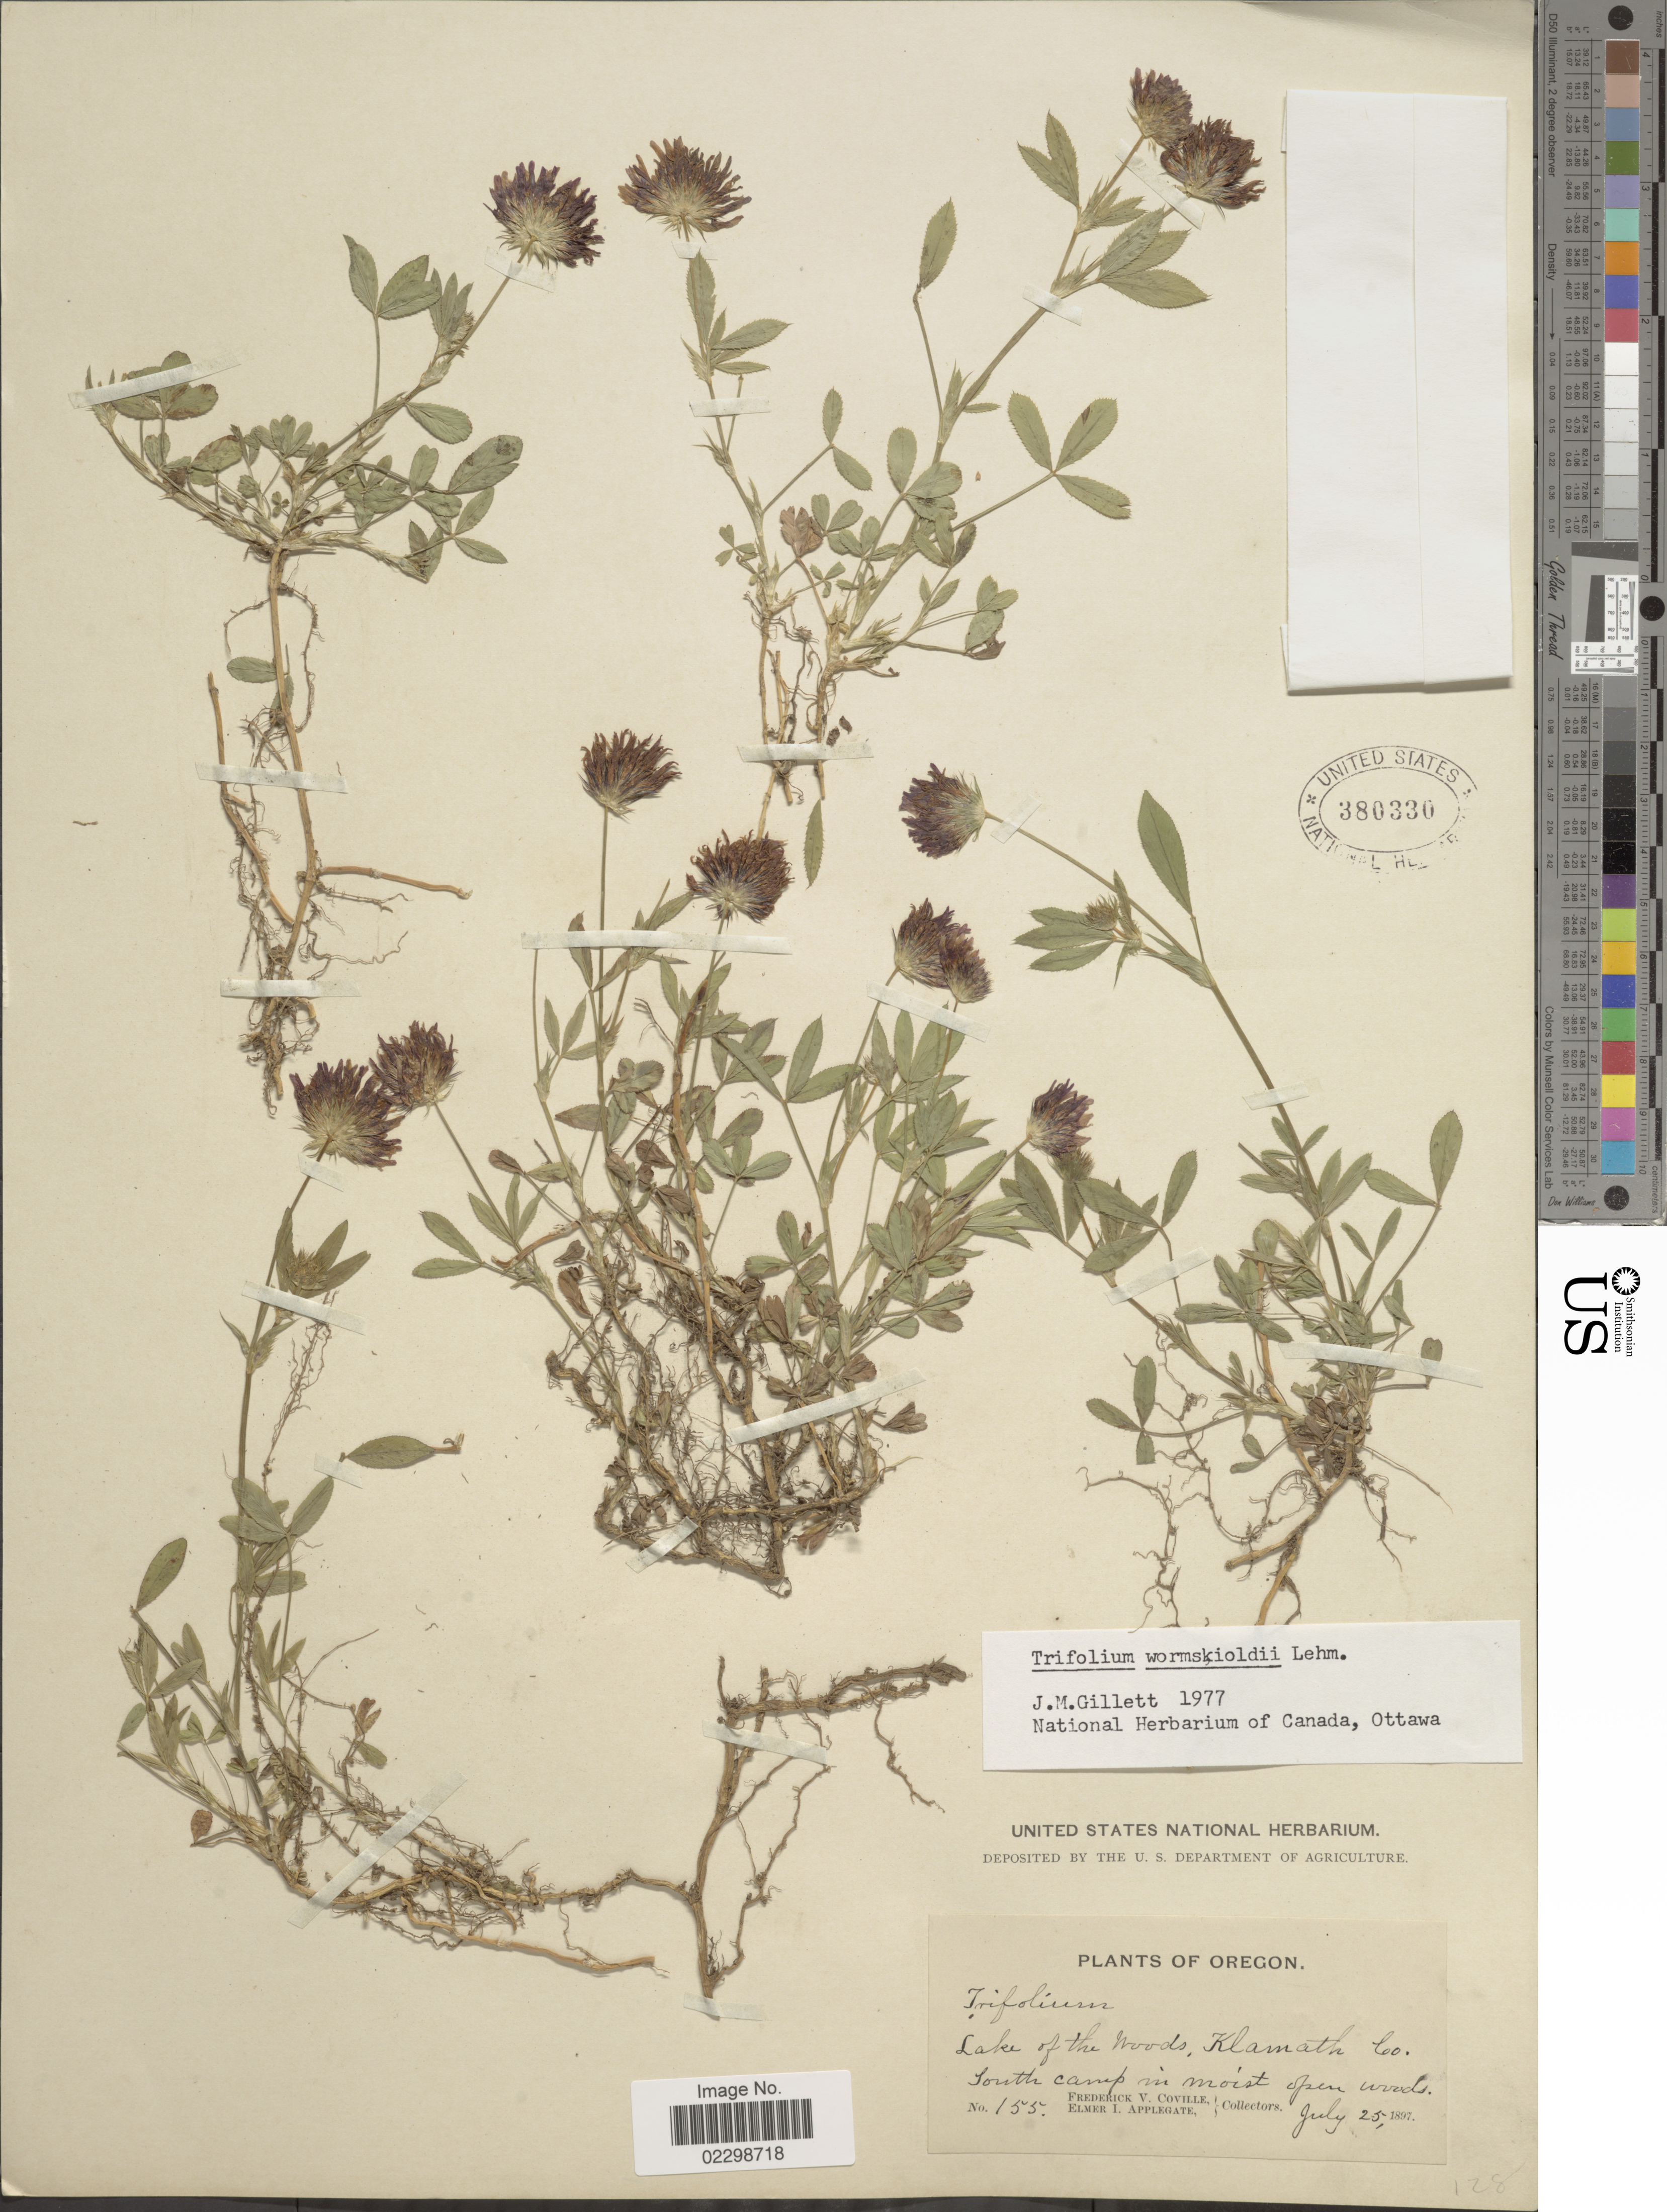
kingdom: Plantae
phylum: Tracheophyta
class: Magnoliopsida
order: Fabales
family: Fabaceae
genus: Trifolium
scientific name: Trifolium wormskioldii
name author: Lehm.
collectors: F. V. Coville & E. I. Applegate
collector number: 155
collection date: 1897-07-25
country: United States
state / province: Oregon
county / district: Klamath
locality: Lake of the woods, Klamath Co.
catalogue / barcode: US 380330